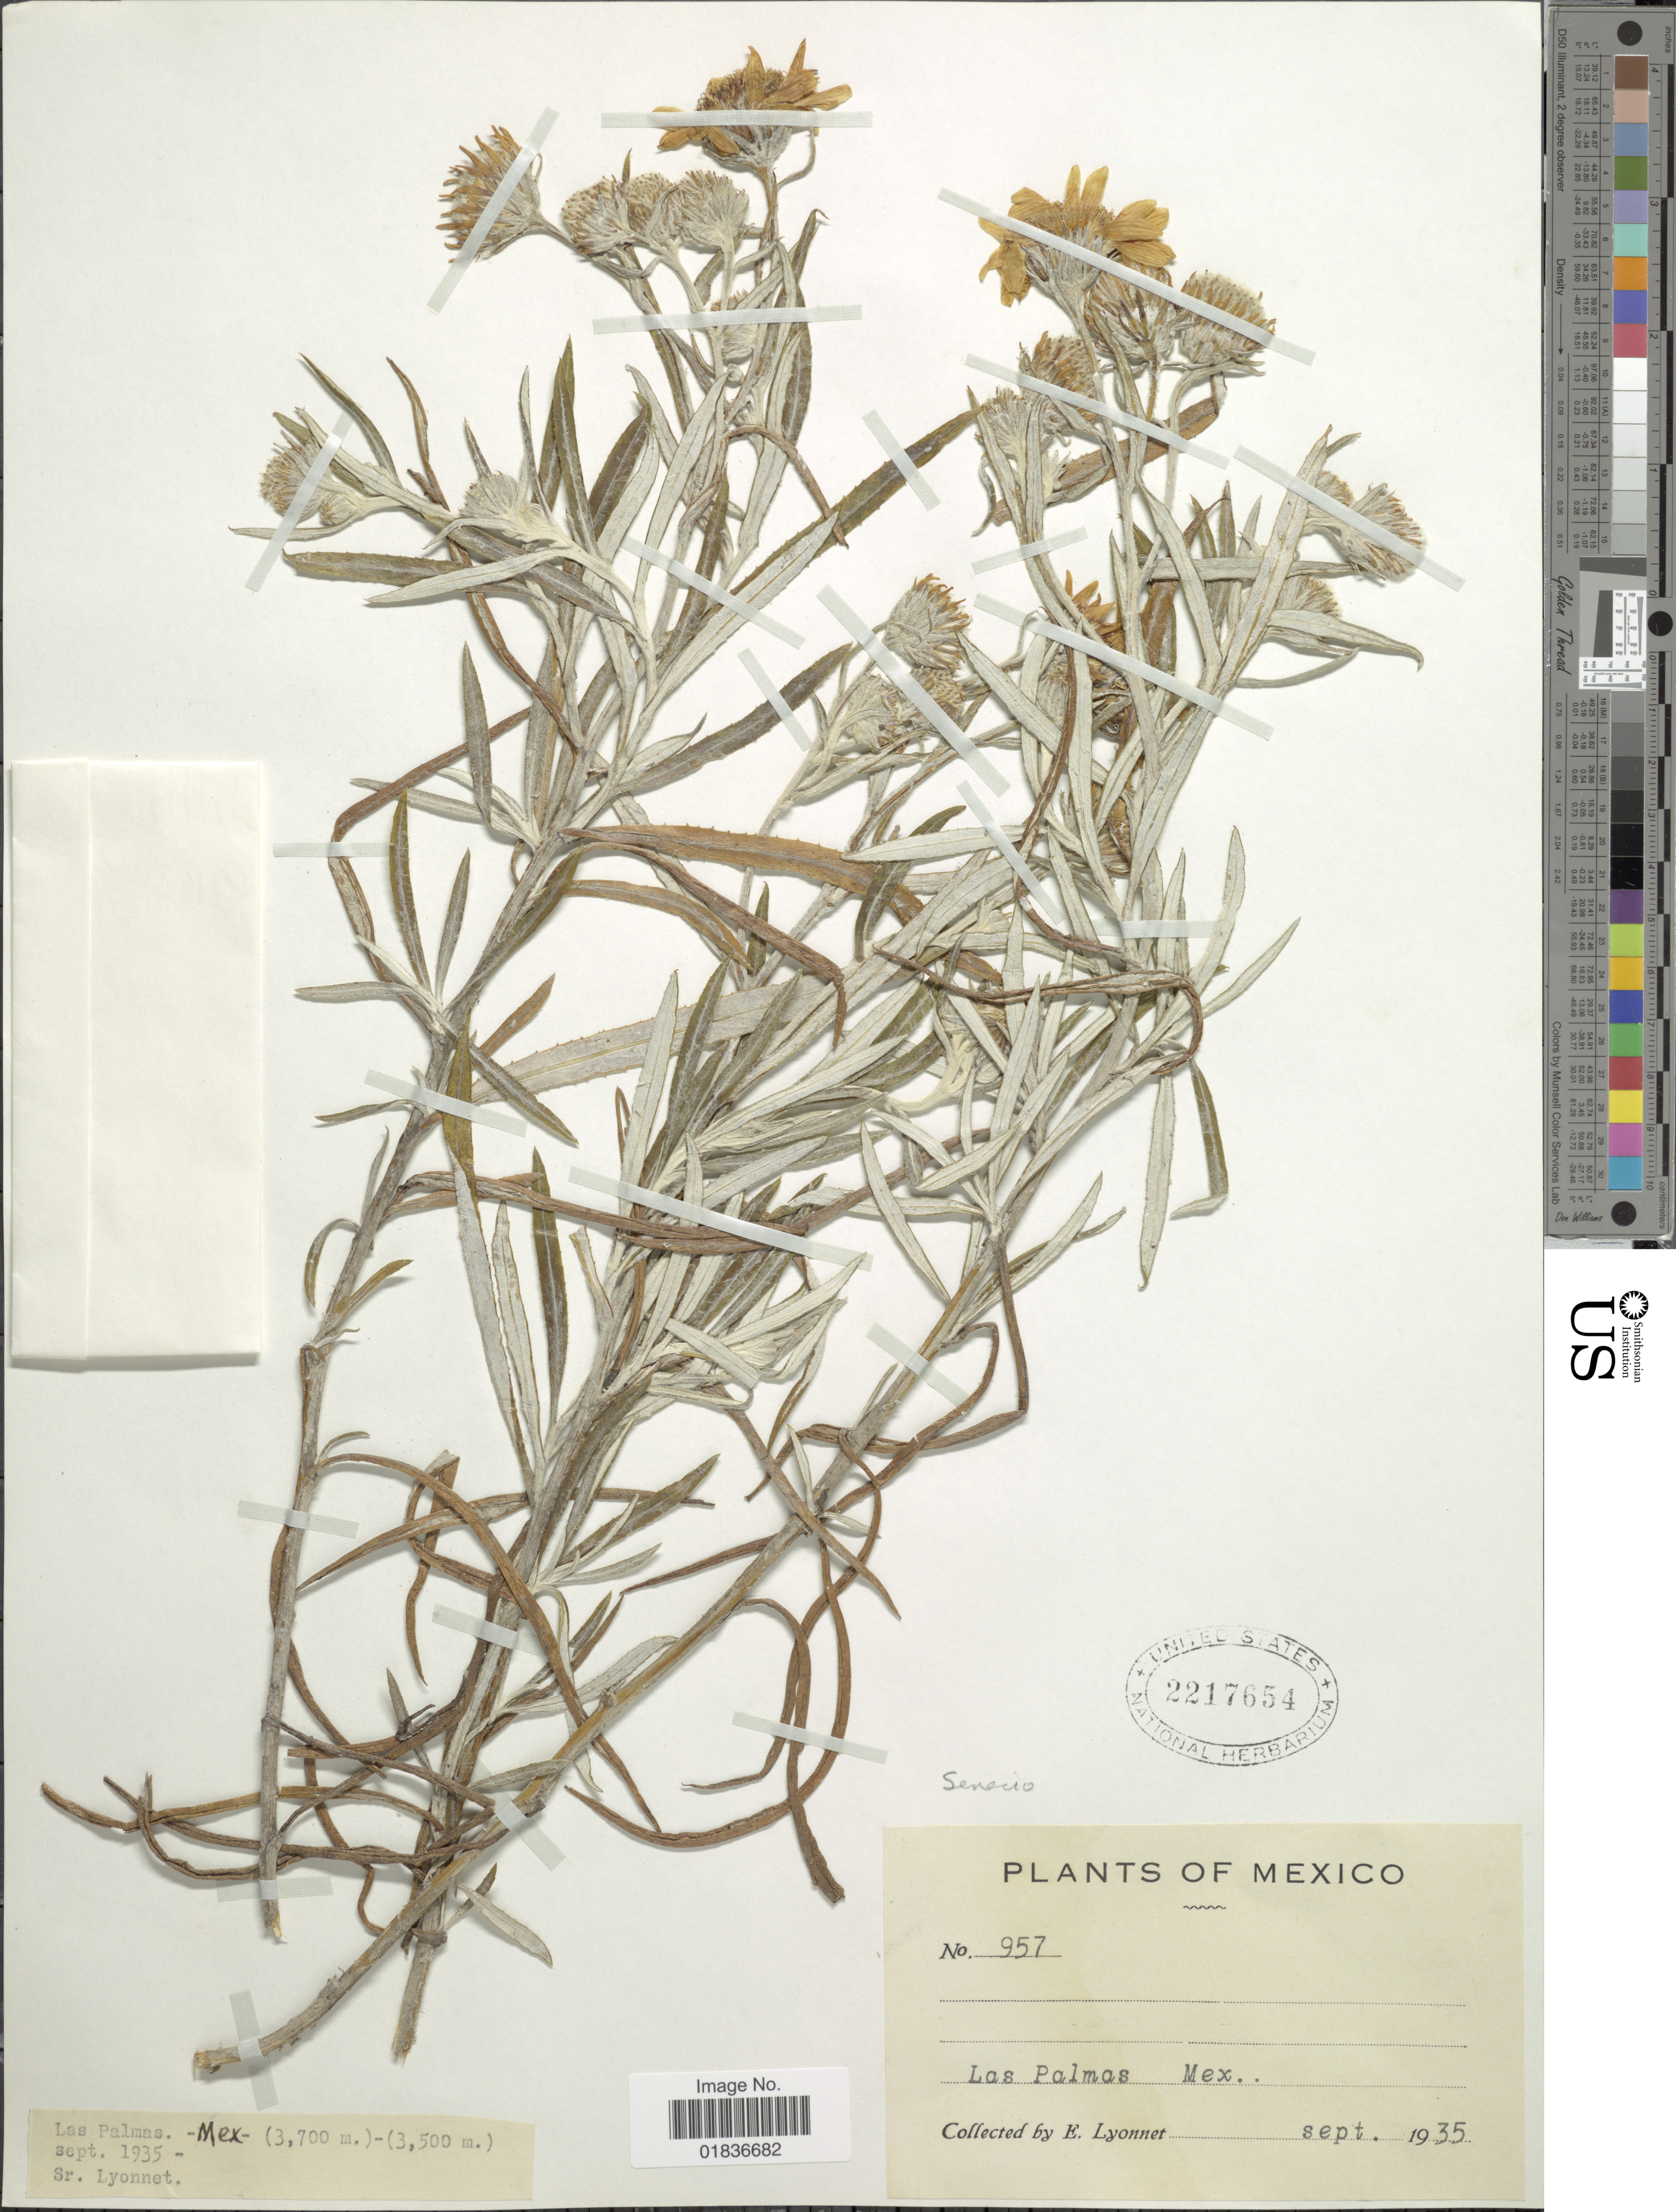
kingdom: Plantae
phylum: Tracheophyta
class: Magnoliopsida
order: Asterales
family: Asteraceae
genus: Senecio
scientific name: Senecio sp.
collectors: E. Lyonnet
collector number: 957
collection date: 1935-09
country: Mexico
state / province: México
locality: Las Palmas Mex.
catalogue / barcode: US 2217654